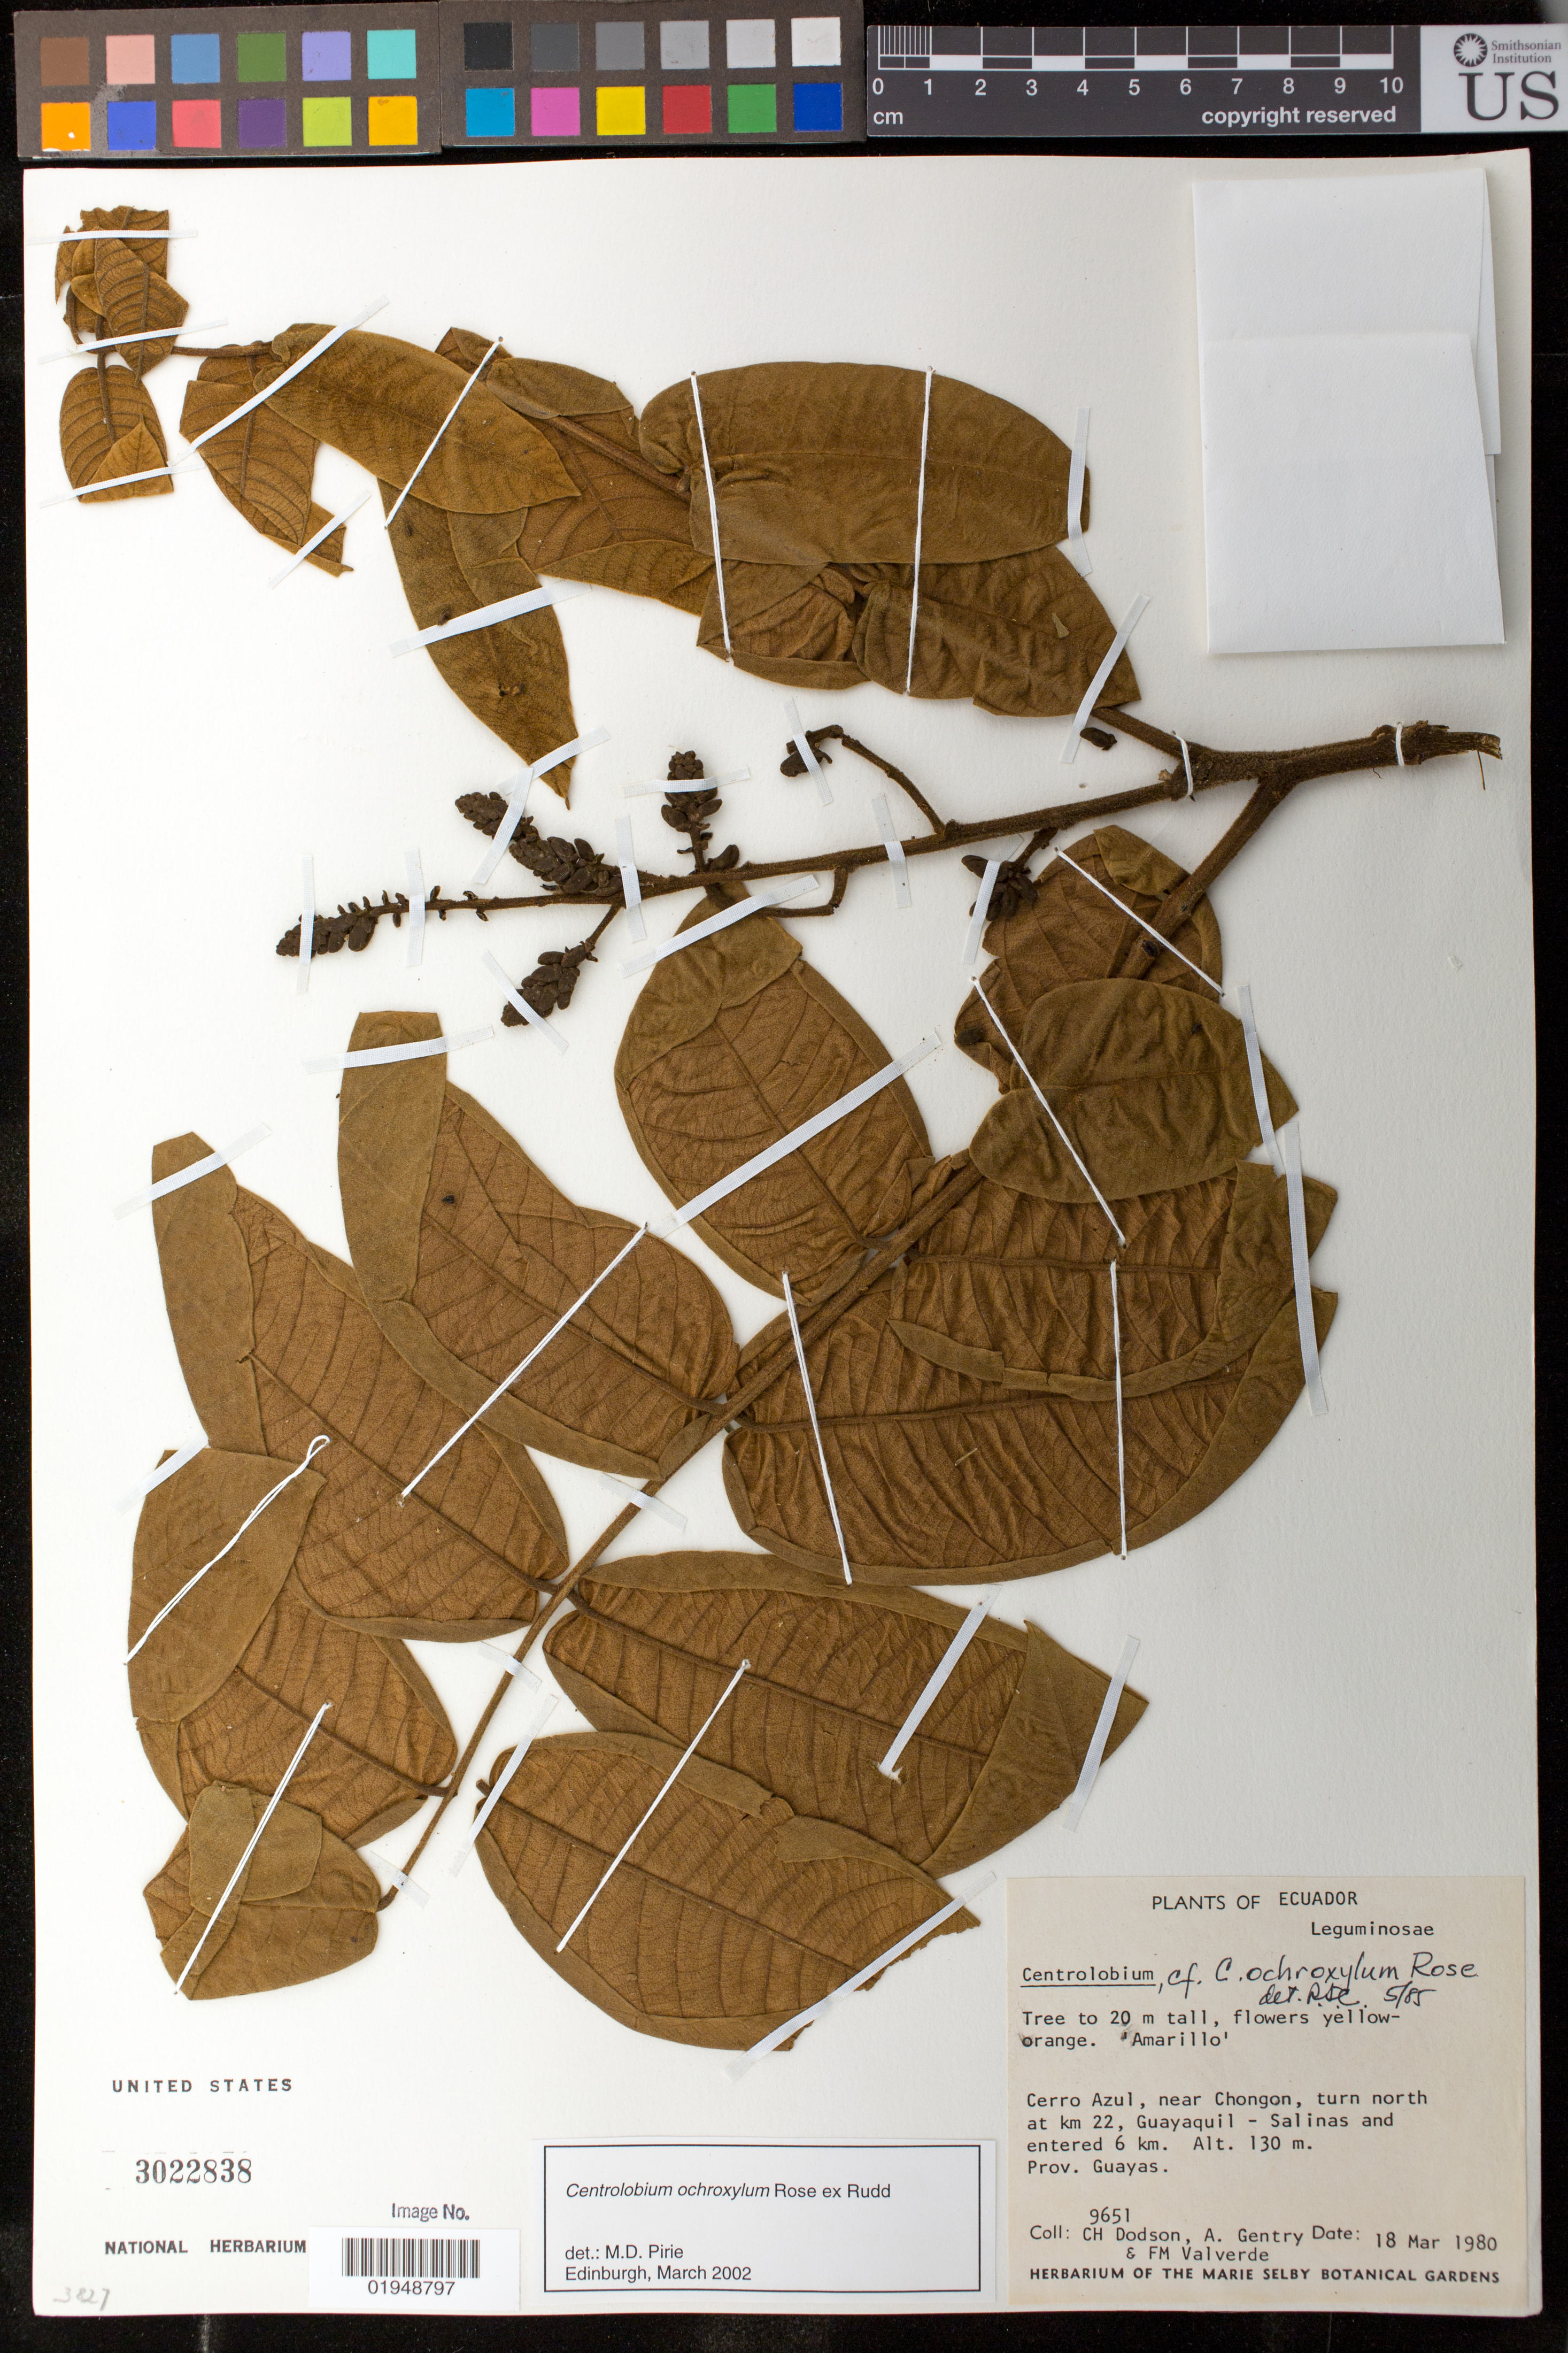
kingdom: Plantae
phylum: Tracheophyta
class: Magnoliopsida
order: Fabales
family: Fabaceae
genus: Centrolobium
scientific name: Centrolobium ochroxylum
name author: Rose ex Rudd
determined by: Pirie, M. D., (U)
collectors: C. H. Dodson, A. H. Gentry & F. M. Valverde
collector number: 9651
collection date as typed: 18 Mar 1980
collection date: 1980-03-18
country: Ecuador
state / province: Guayas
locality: Cerro Azul, near Chongon, turn north at km 22, Guayaquil-Salinas and entered 6 km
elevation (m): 130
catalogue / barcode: US 3022838